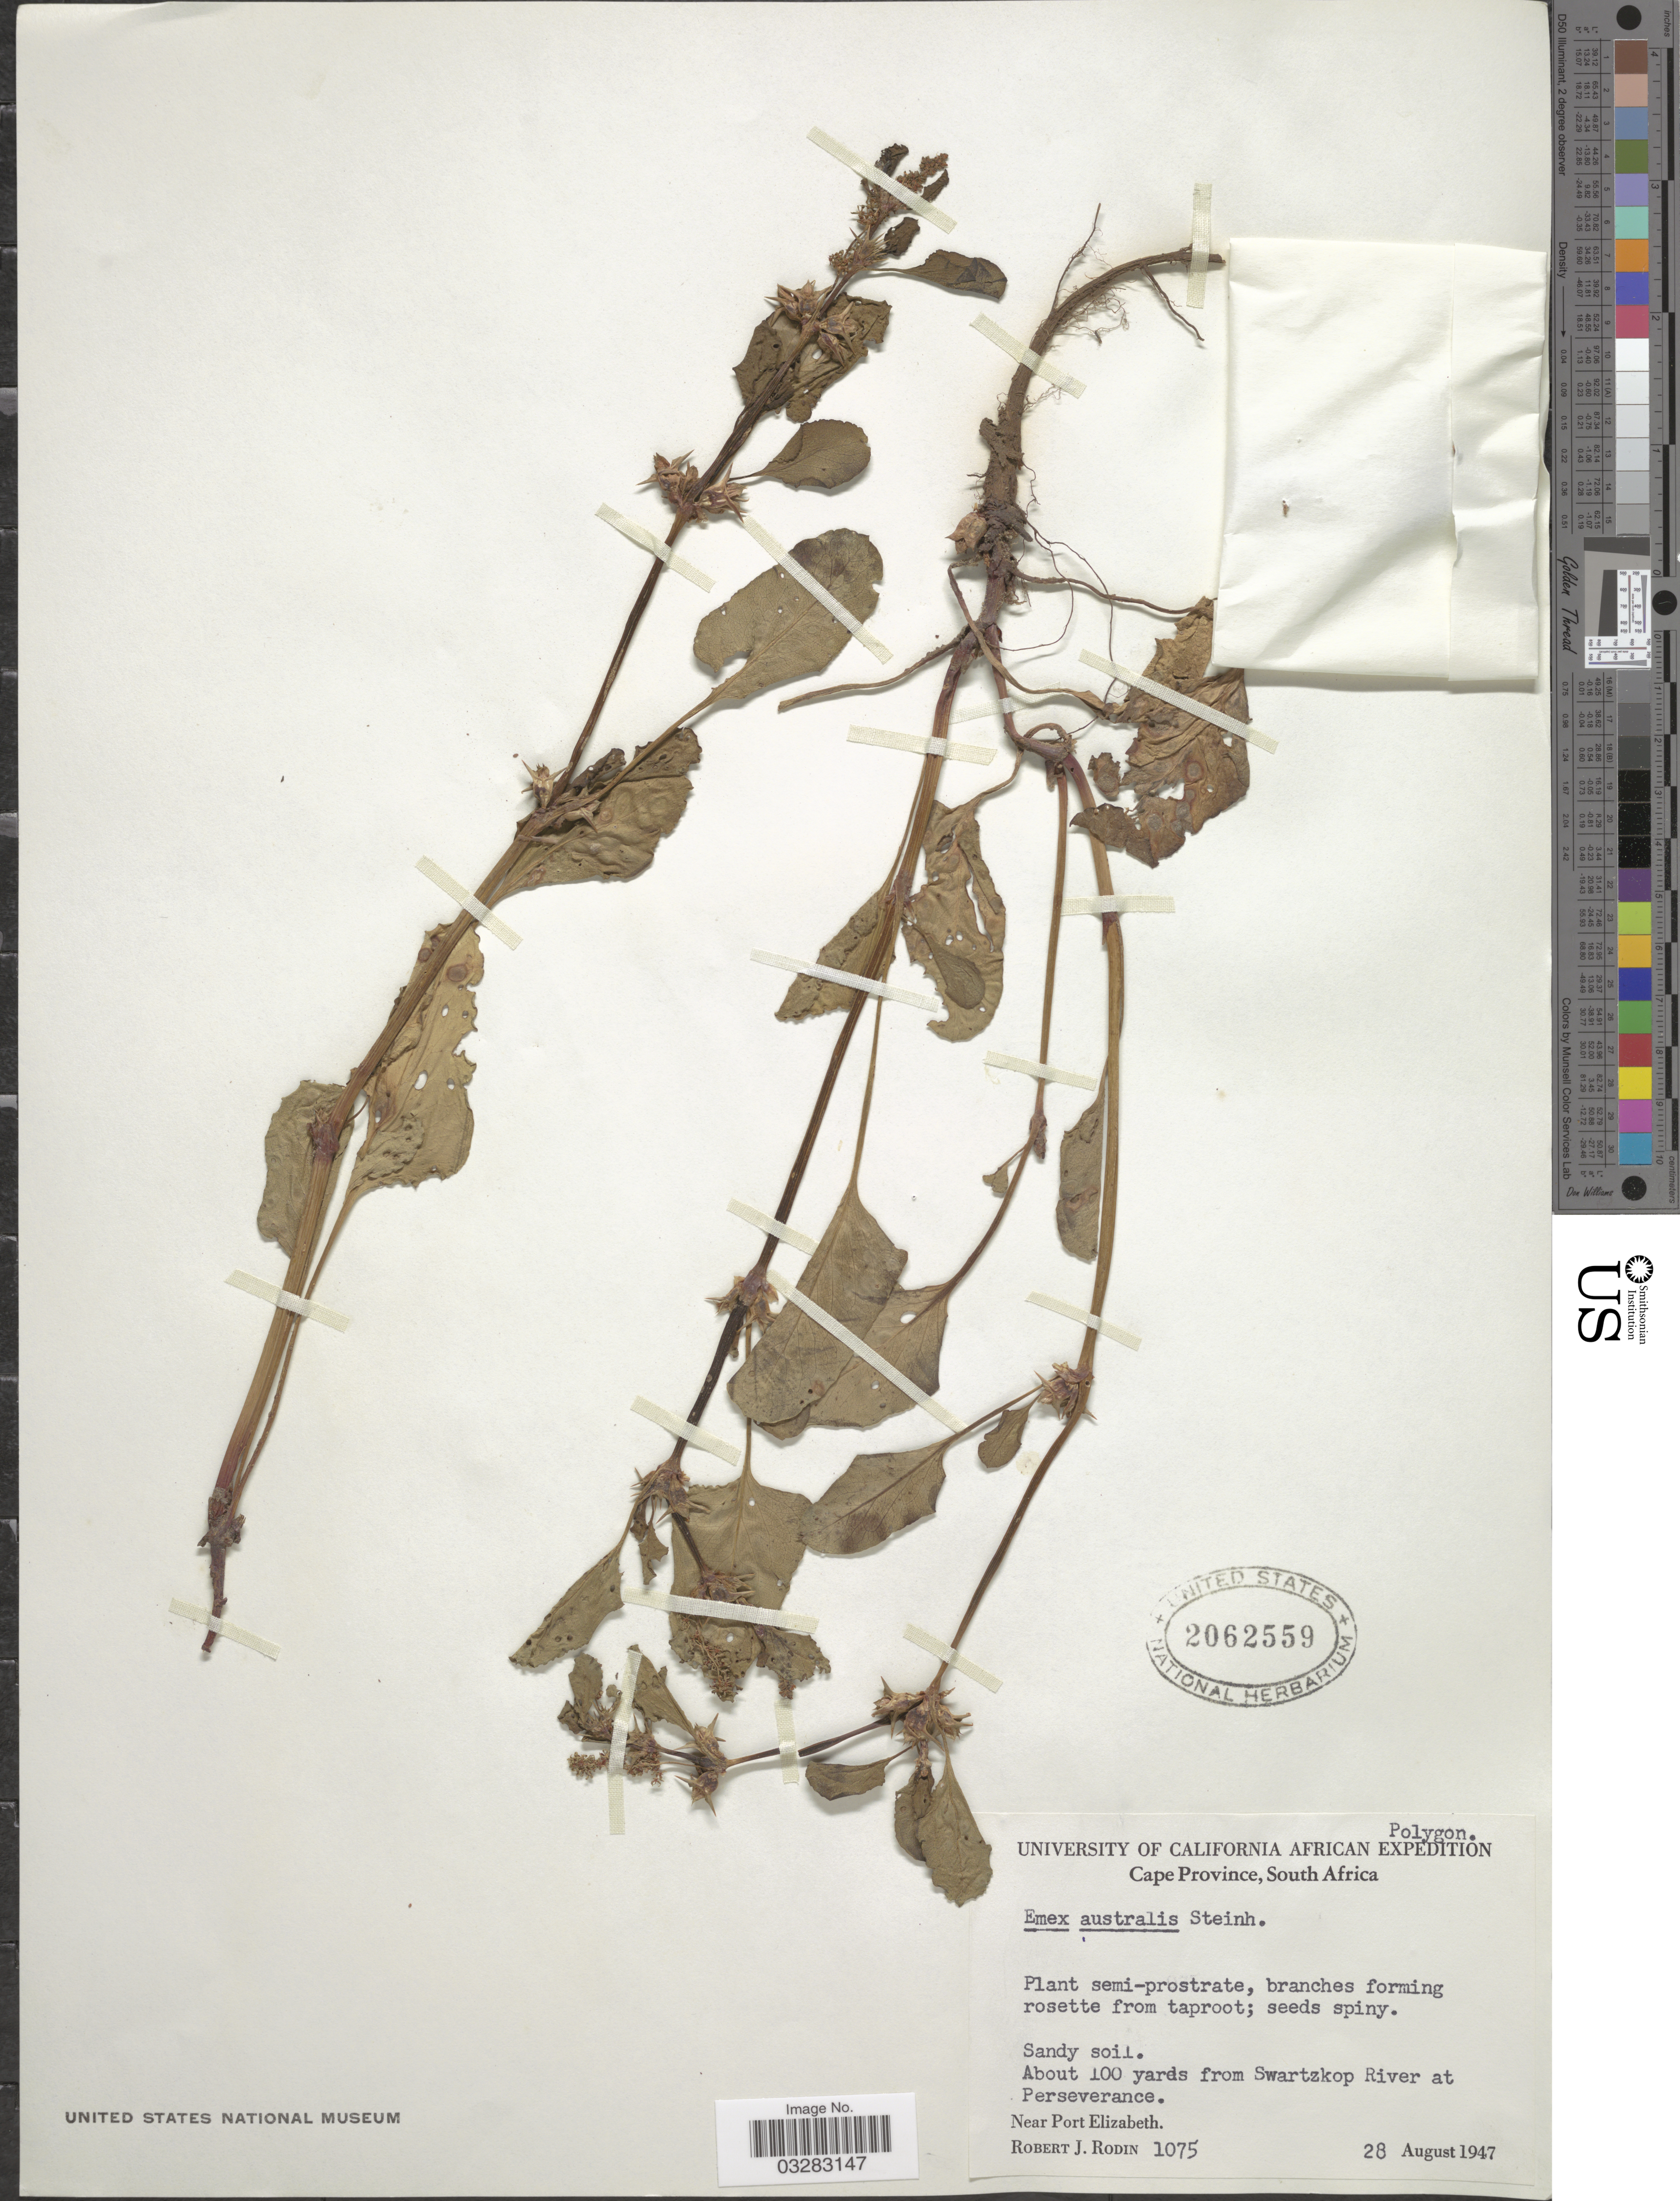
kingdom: Plantae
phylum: Tracheophyta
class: Magnoliopsida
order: Caryophyllales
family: Polygonaceae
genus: Rumex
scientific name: Rumex hypogaeus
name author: T.M. Schust. & Reveal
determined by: Strong, Mark T., (BOT), Smithsonian Institution - National Museum of Natural History (UNITED STATES)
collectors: R. J. Rodin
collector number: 1075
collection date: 1947-08-28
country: South Africa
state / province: Eastern Cape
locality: About 100 yards from Swartzkop River at Perseverence. Near Port Elizabeth.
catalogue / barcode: US 2062559